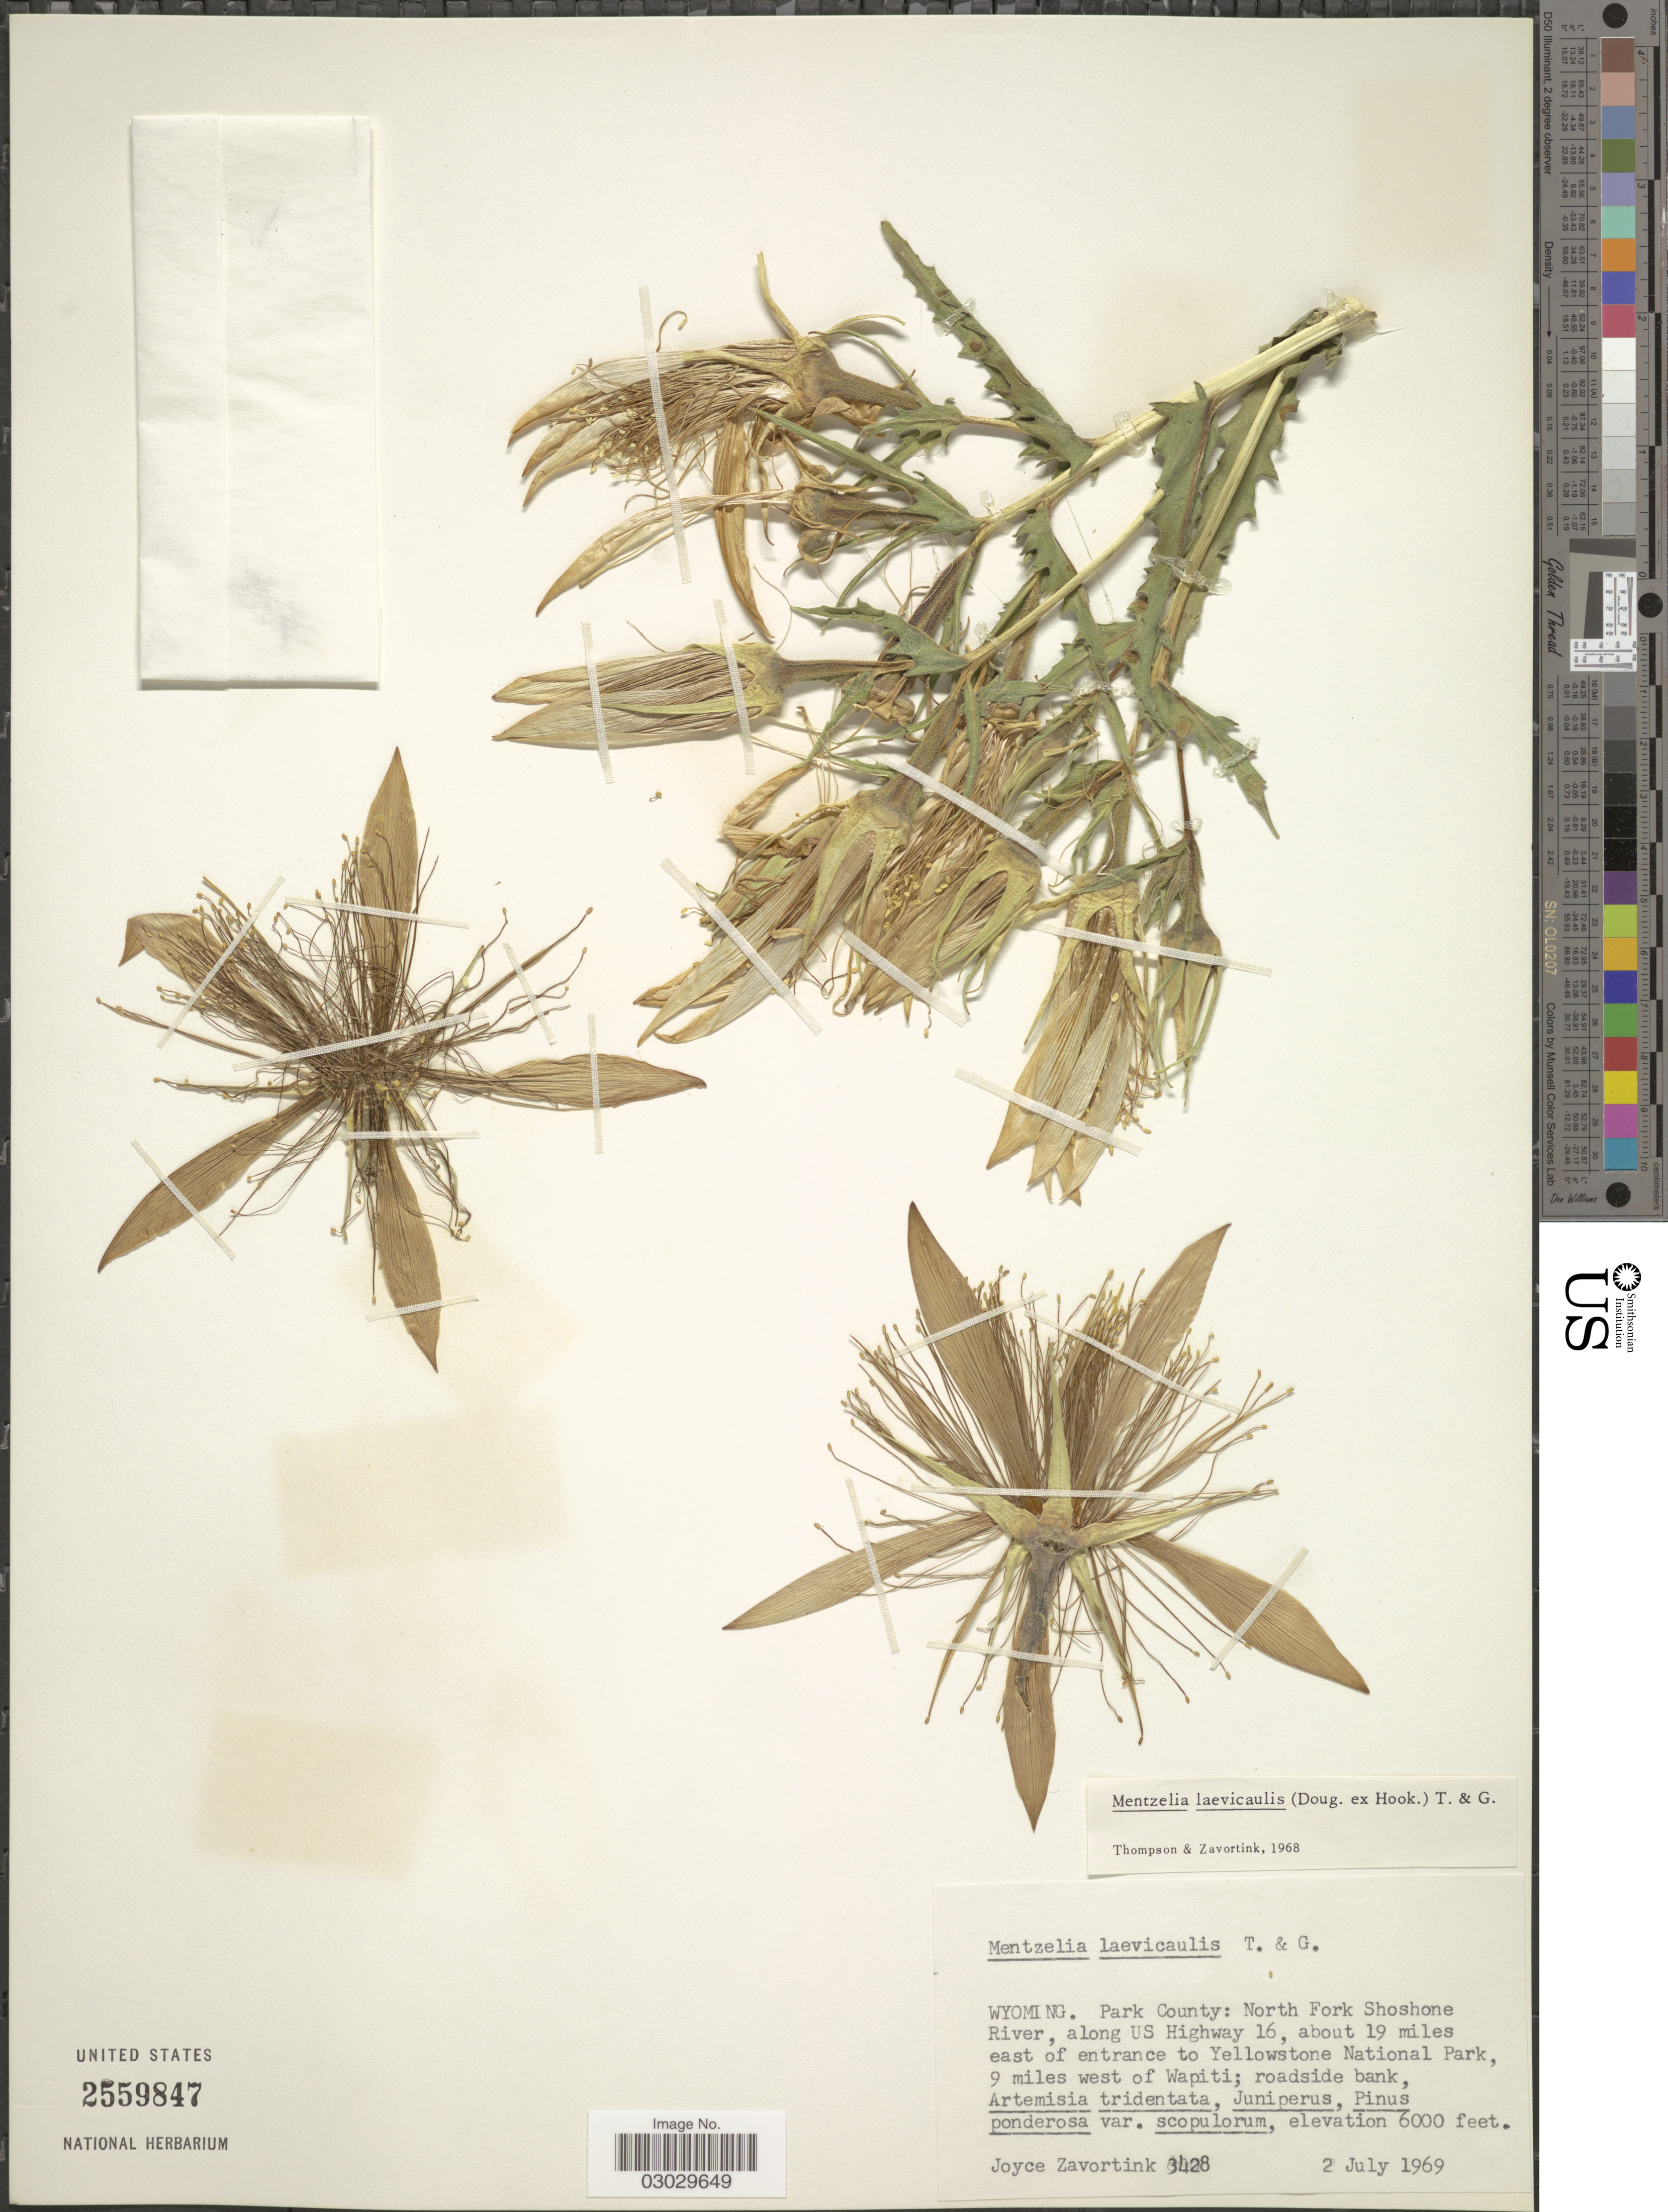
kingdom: Plantae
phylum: Tracheophyta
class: Magnoliopsida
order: Cornales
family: Loasaceae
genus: Mentzelia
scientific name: Mentzelia laevicaulis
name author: (Douglas ex Hook.) Torr. & A. Gray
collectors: J. Zavortink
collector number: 3428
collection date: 1969-07-02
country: United States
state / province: Wyoming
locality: Park County: North Fork Shoshone River, along US Highway 16, about 19 miles east of entrance to Yellowstone National Park, 9 miles west of Wapiti.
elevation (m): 1829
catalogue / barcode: US 2559847